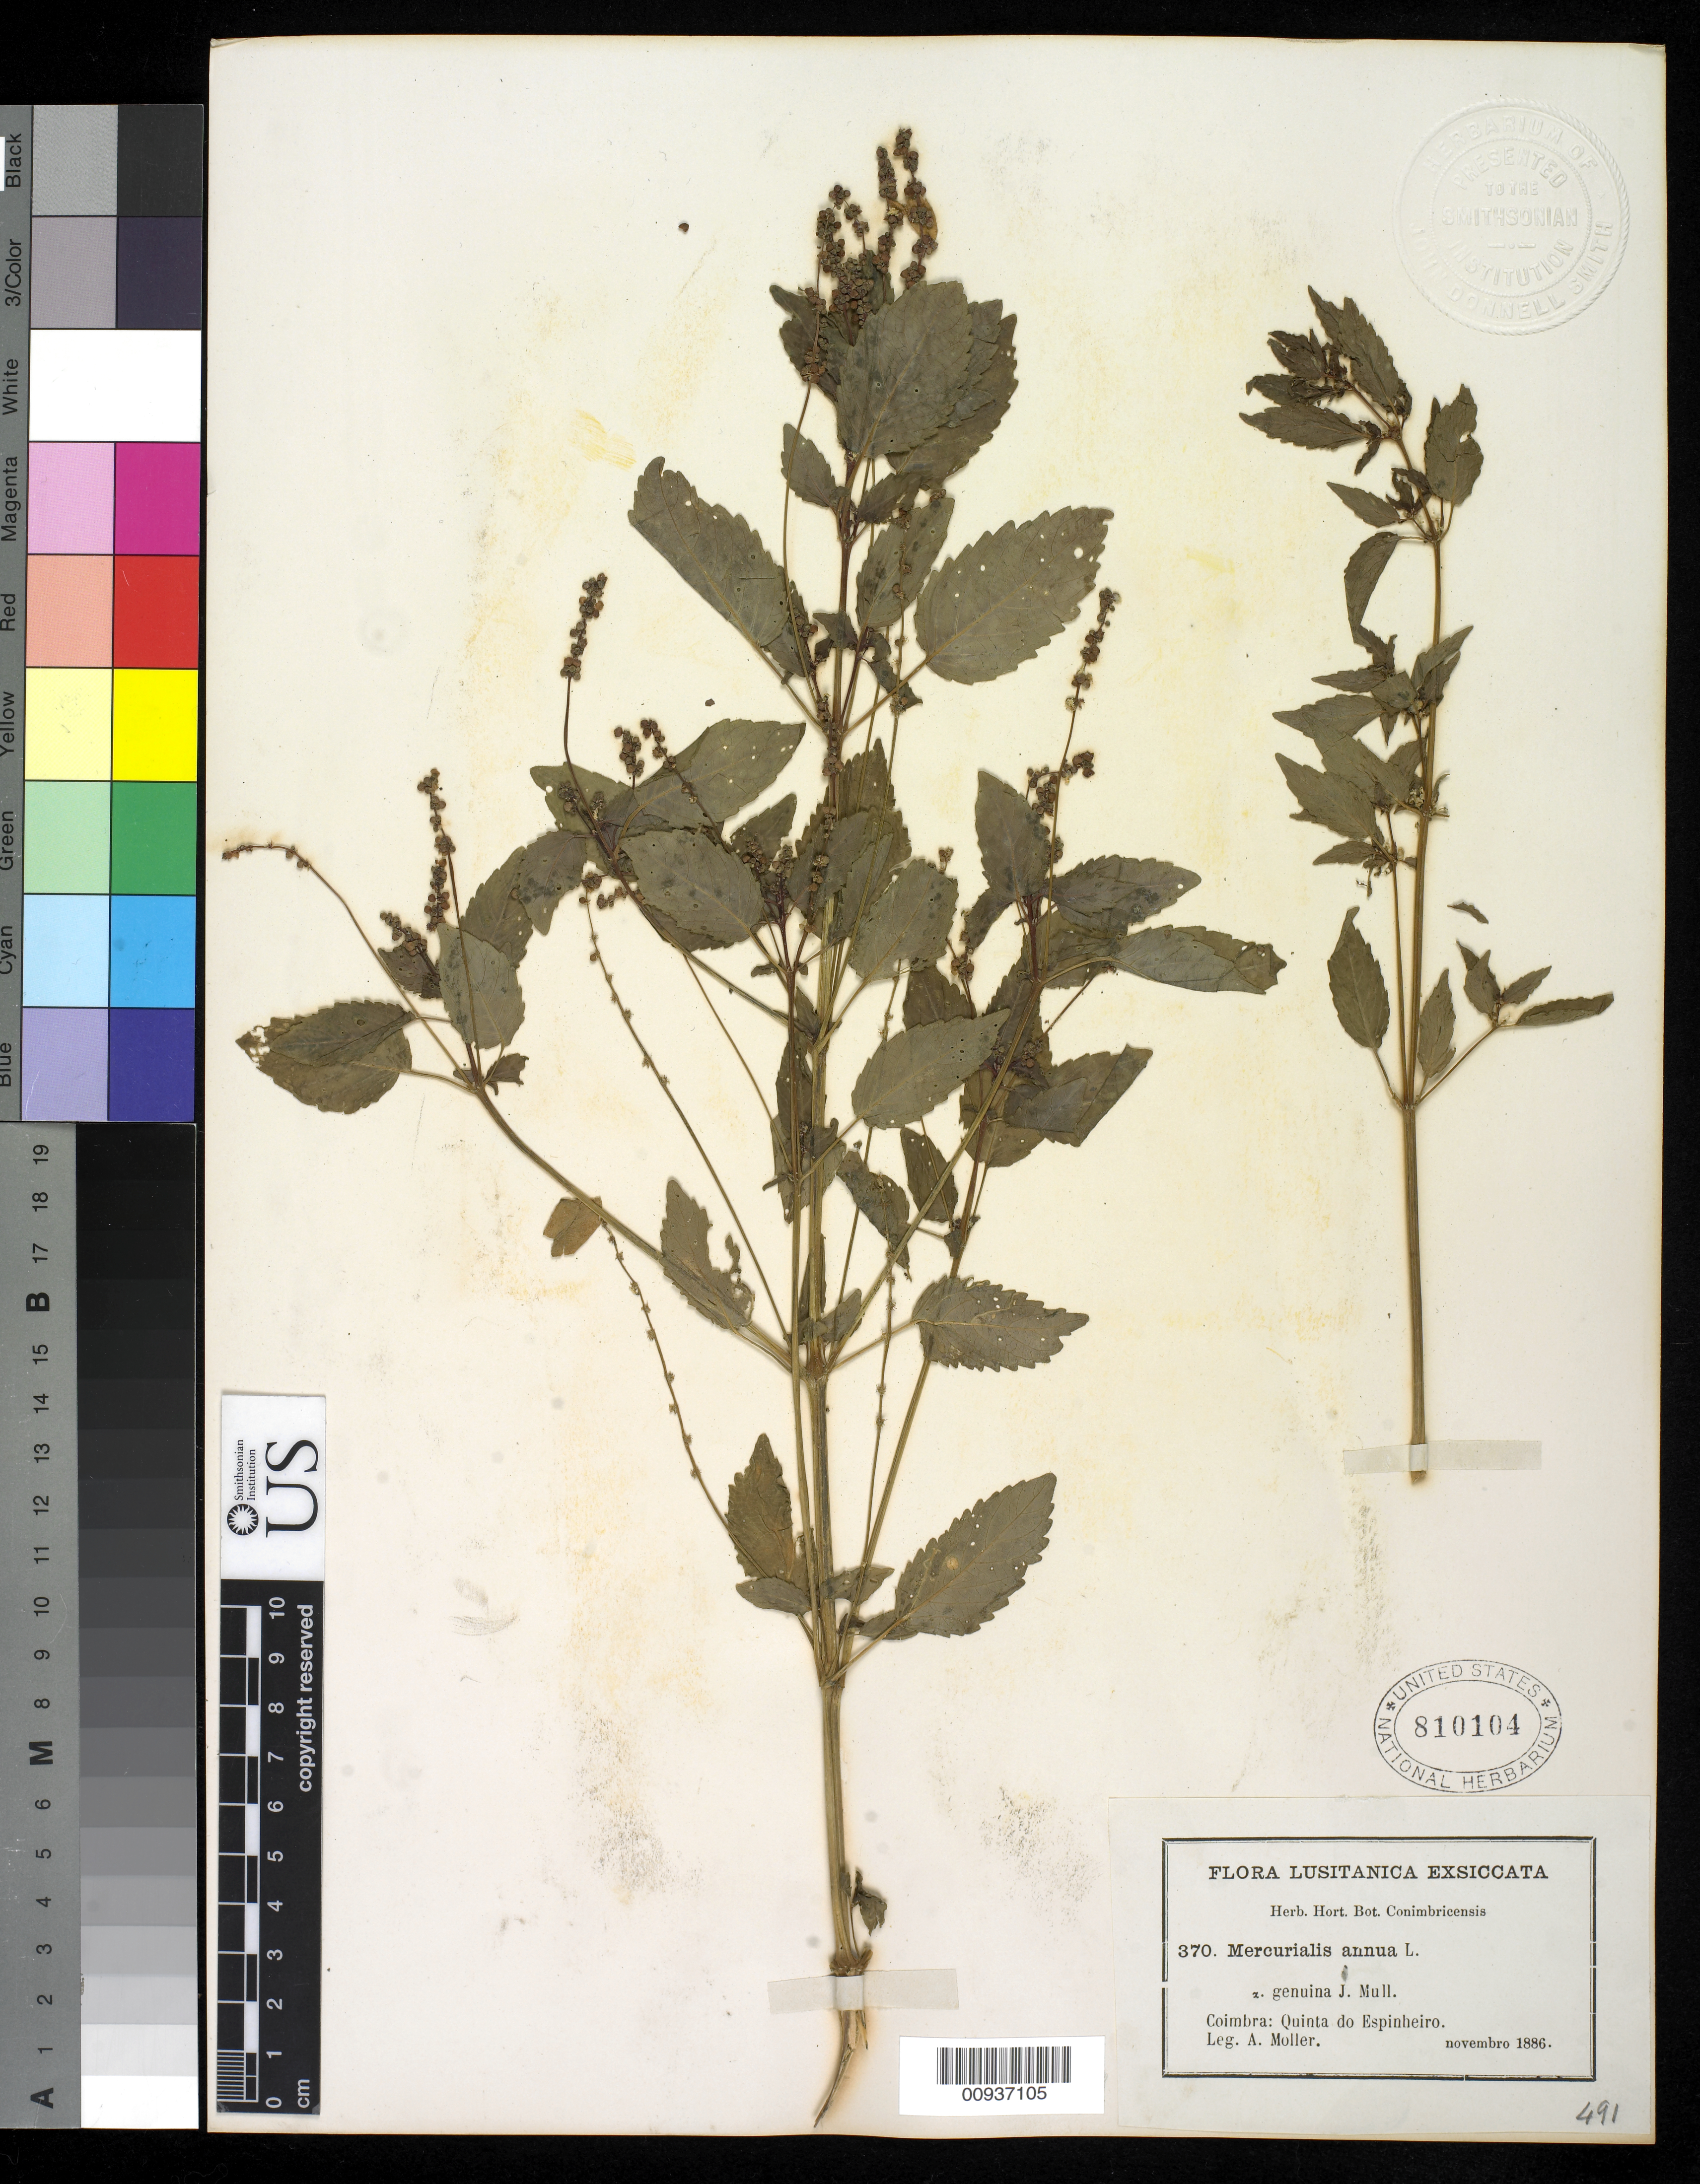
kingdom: Plantae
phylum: Tracheophyta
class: Magnoliopsida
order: Malpighiales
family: Euphorbiaceae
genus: Mercurialis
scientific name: Mercurialis annua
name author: L.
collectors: A. Moller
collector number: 370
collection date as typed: Nov 1886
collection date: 1886-11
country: Portugal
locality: Coimbra: Quinta do Espinheiro.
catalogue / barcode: US 810104